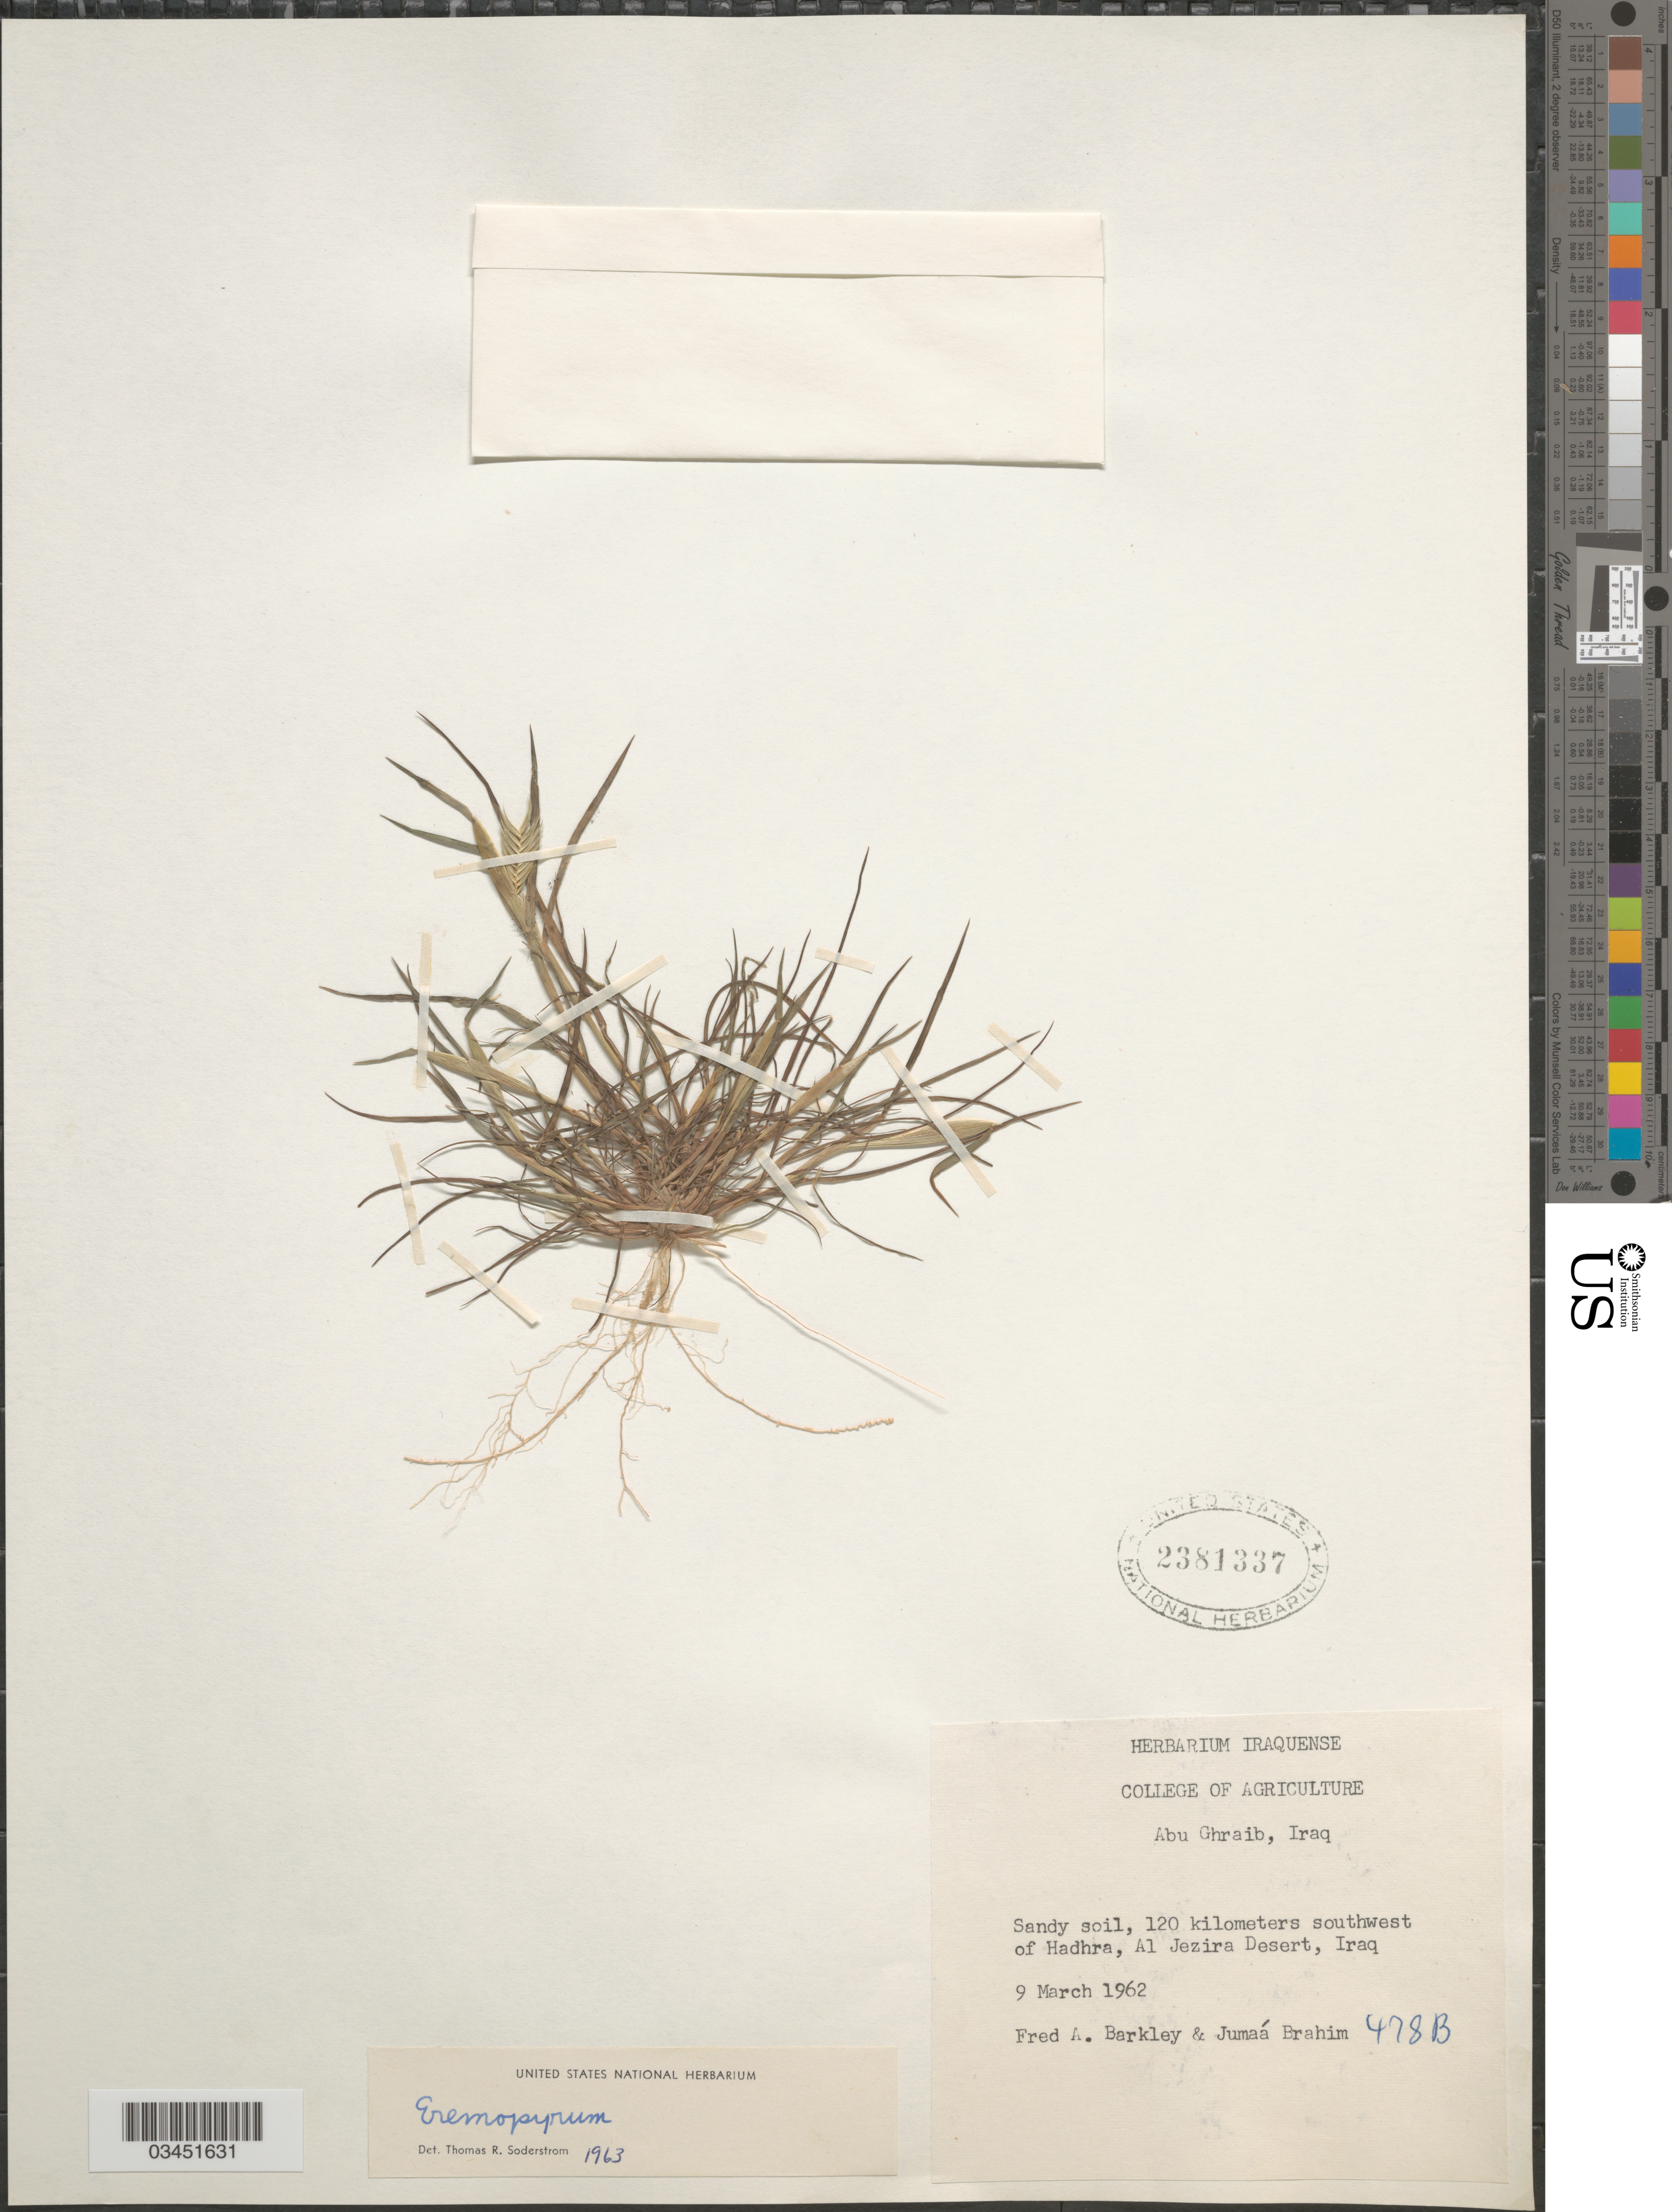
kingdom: Plantae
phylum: Tracheophyta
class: Liliopsida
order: Poales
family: Poaceae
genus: Eremopyrum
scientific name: Eremopyrum sp.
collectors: F. A. Barkley & Brahim M., J.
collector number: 478B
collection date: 1962-03-09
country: Iraq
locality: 120 kilometers southwest of Hadhra, Al Jezira Desert.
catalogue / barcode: US 2381337